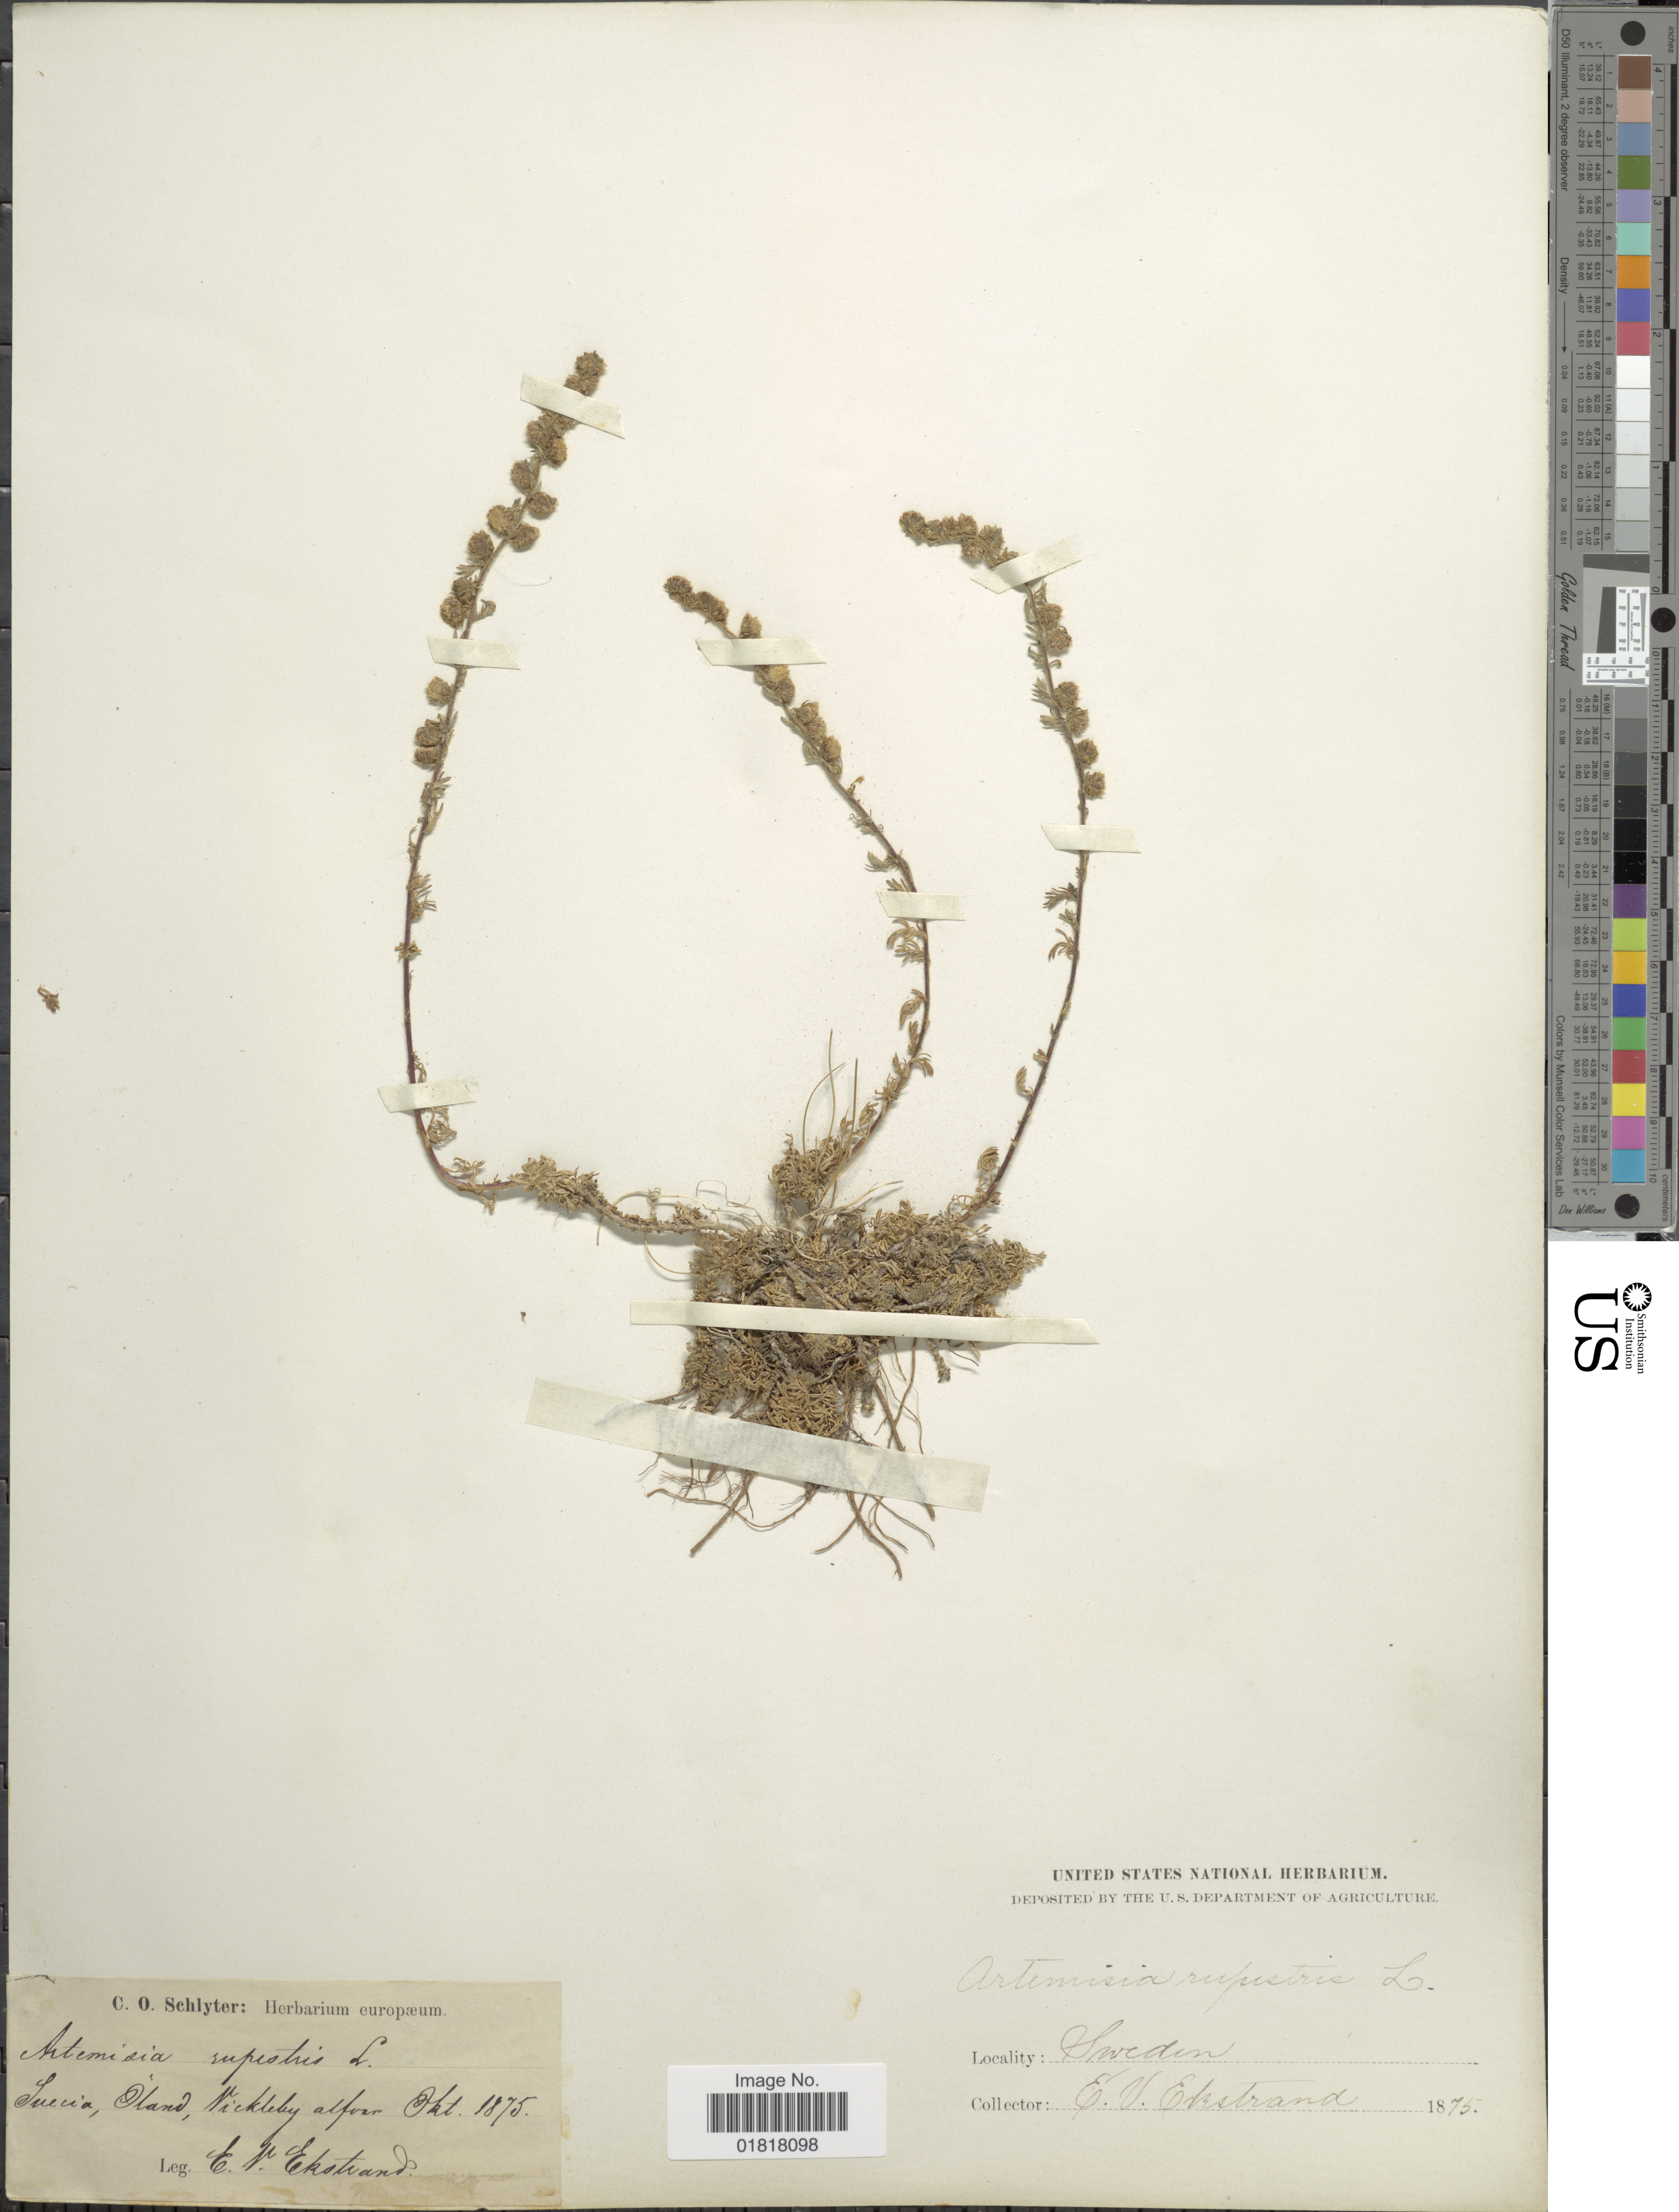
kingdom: Plantae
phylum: Tracheophyta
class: Magnoliopsida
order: Asterales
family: Asteraceae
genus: Artemisia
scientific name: Artemisia rupestris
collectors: E. Ekstrand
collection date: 1875-10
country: Sweden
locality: Suecia, Öland, Vickleby alfvar [interpreted]